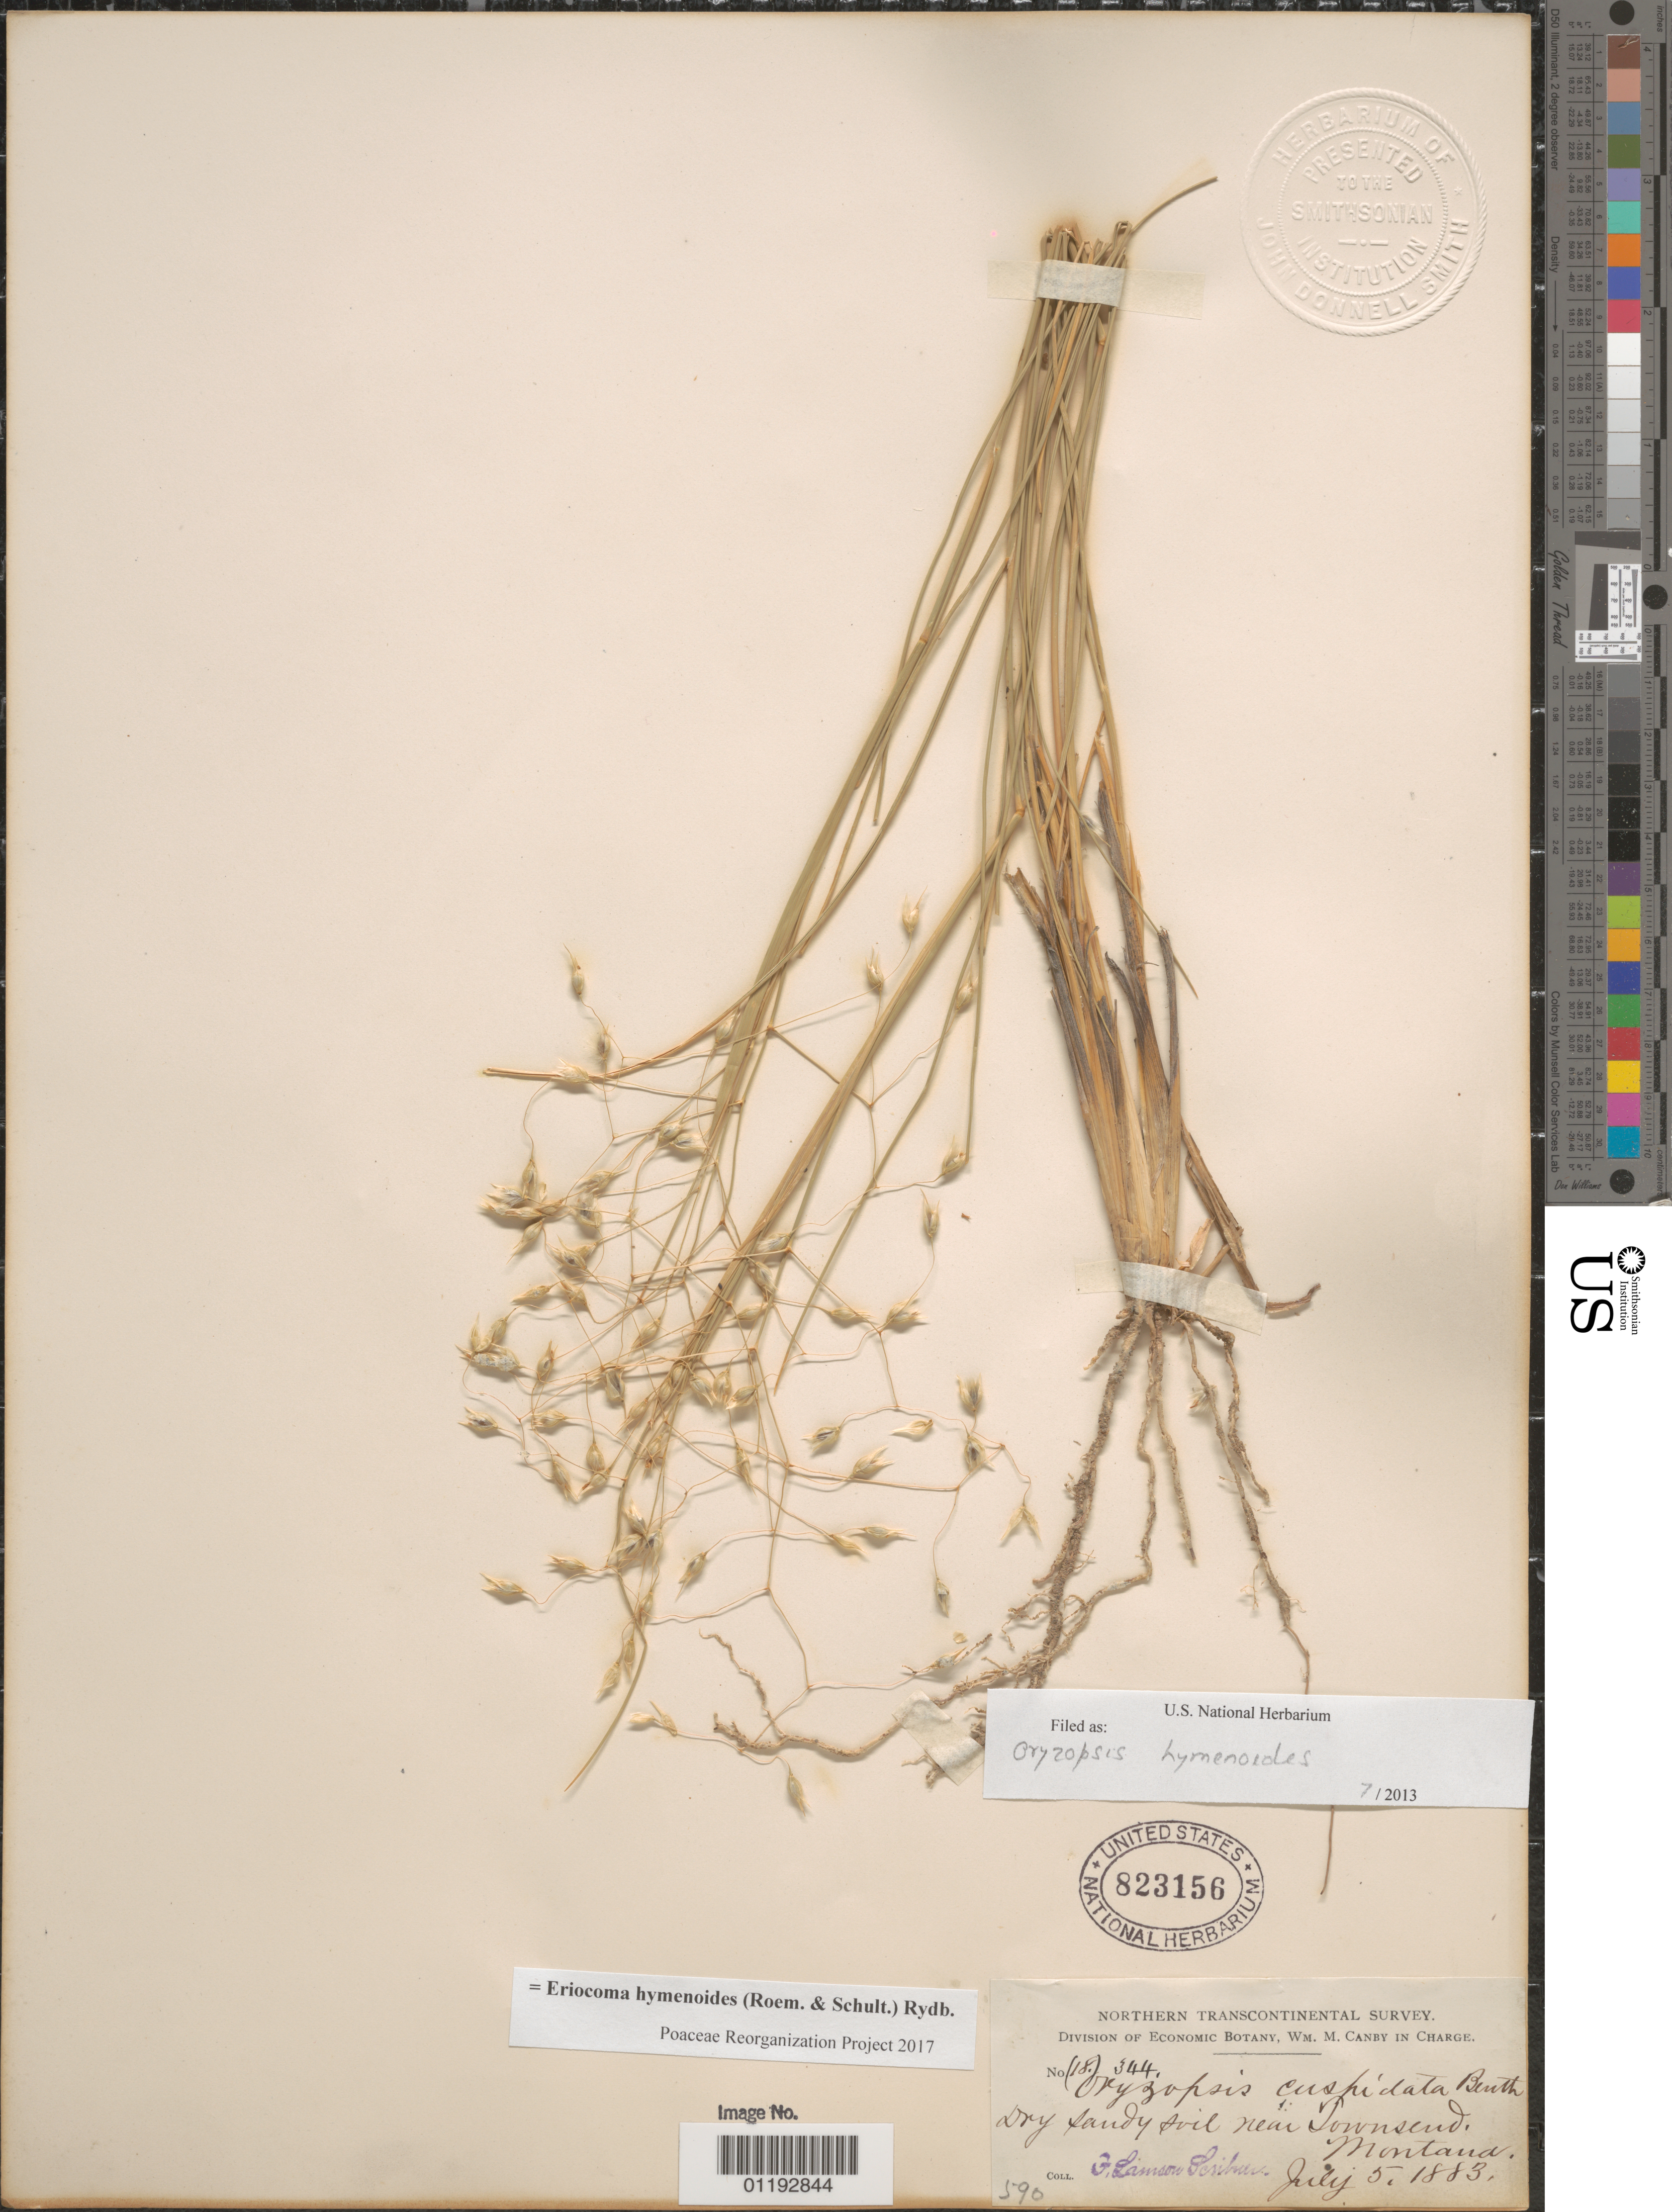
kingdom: Plantae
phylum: Tracheophyta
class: Liliopsida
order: Poales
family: Poaceae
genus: Eriocoma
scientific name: Eriocoma hymenoides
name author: (Roem. & Schult.) Rydb.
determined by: Poaceae Reorganization Project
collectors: F. L. Scribner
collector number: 344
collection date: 1883-07-05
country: United States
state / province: Montana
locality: near Townsend.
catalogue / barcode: US 823156